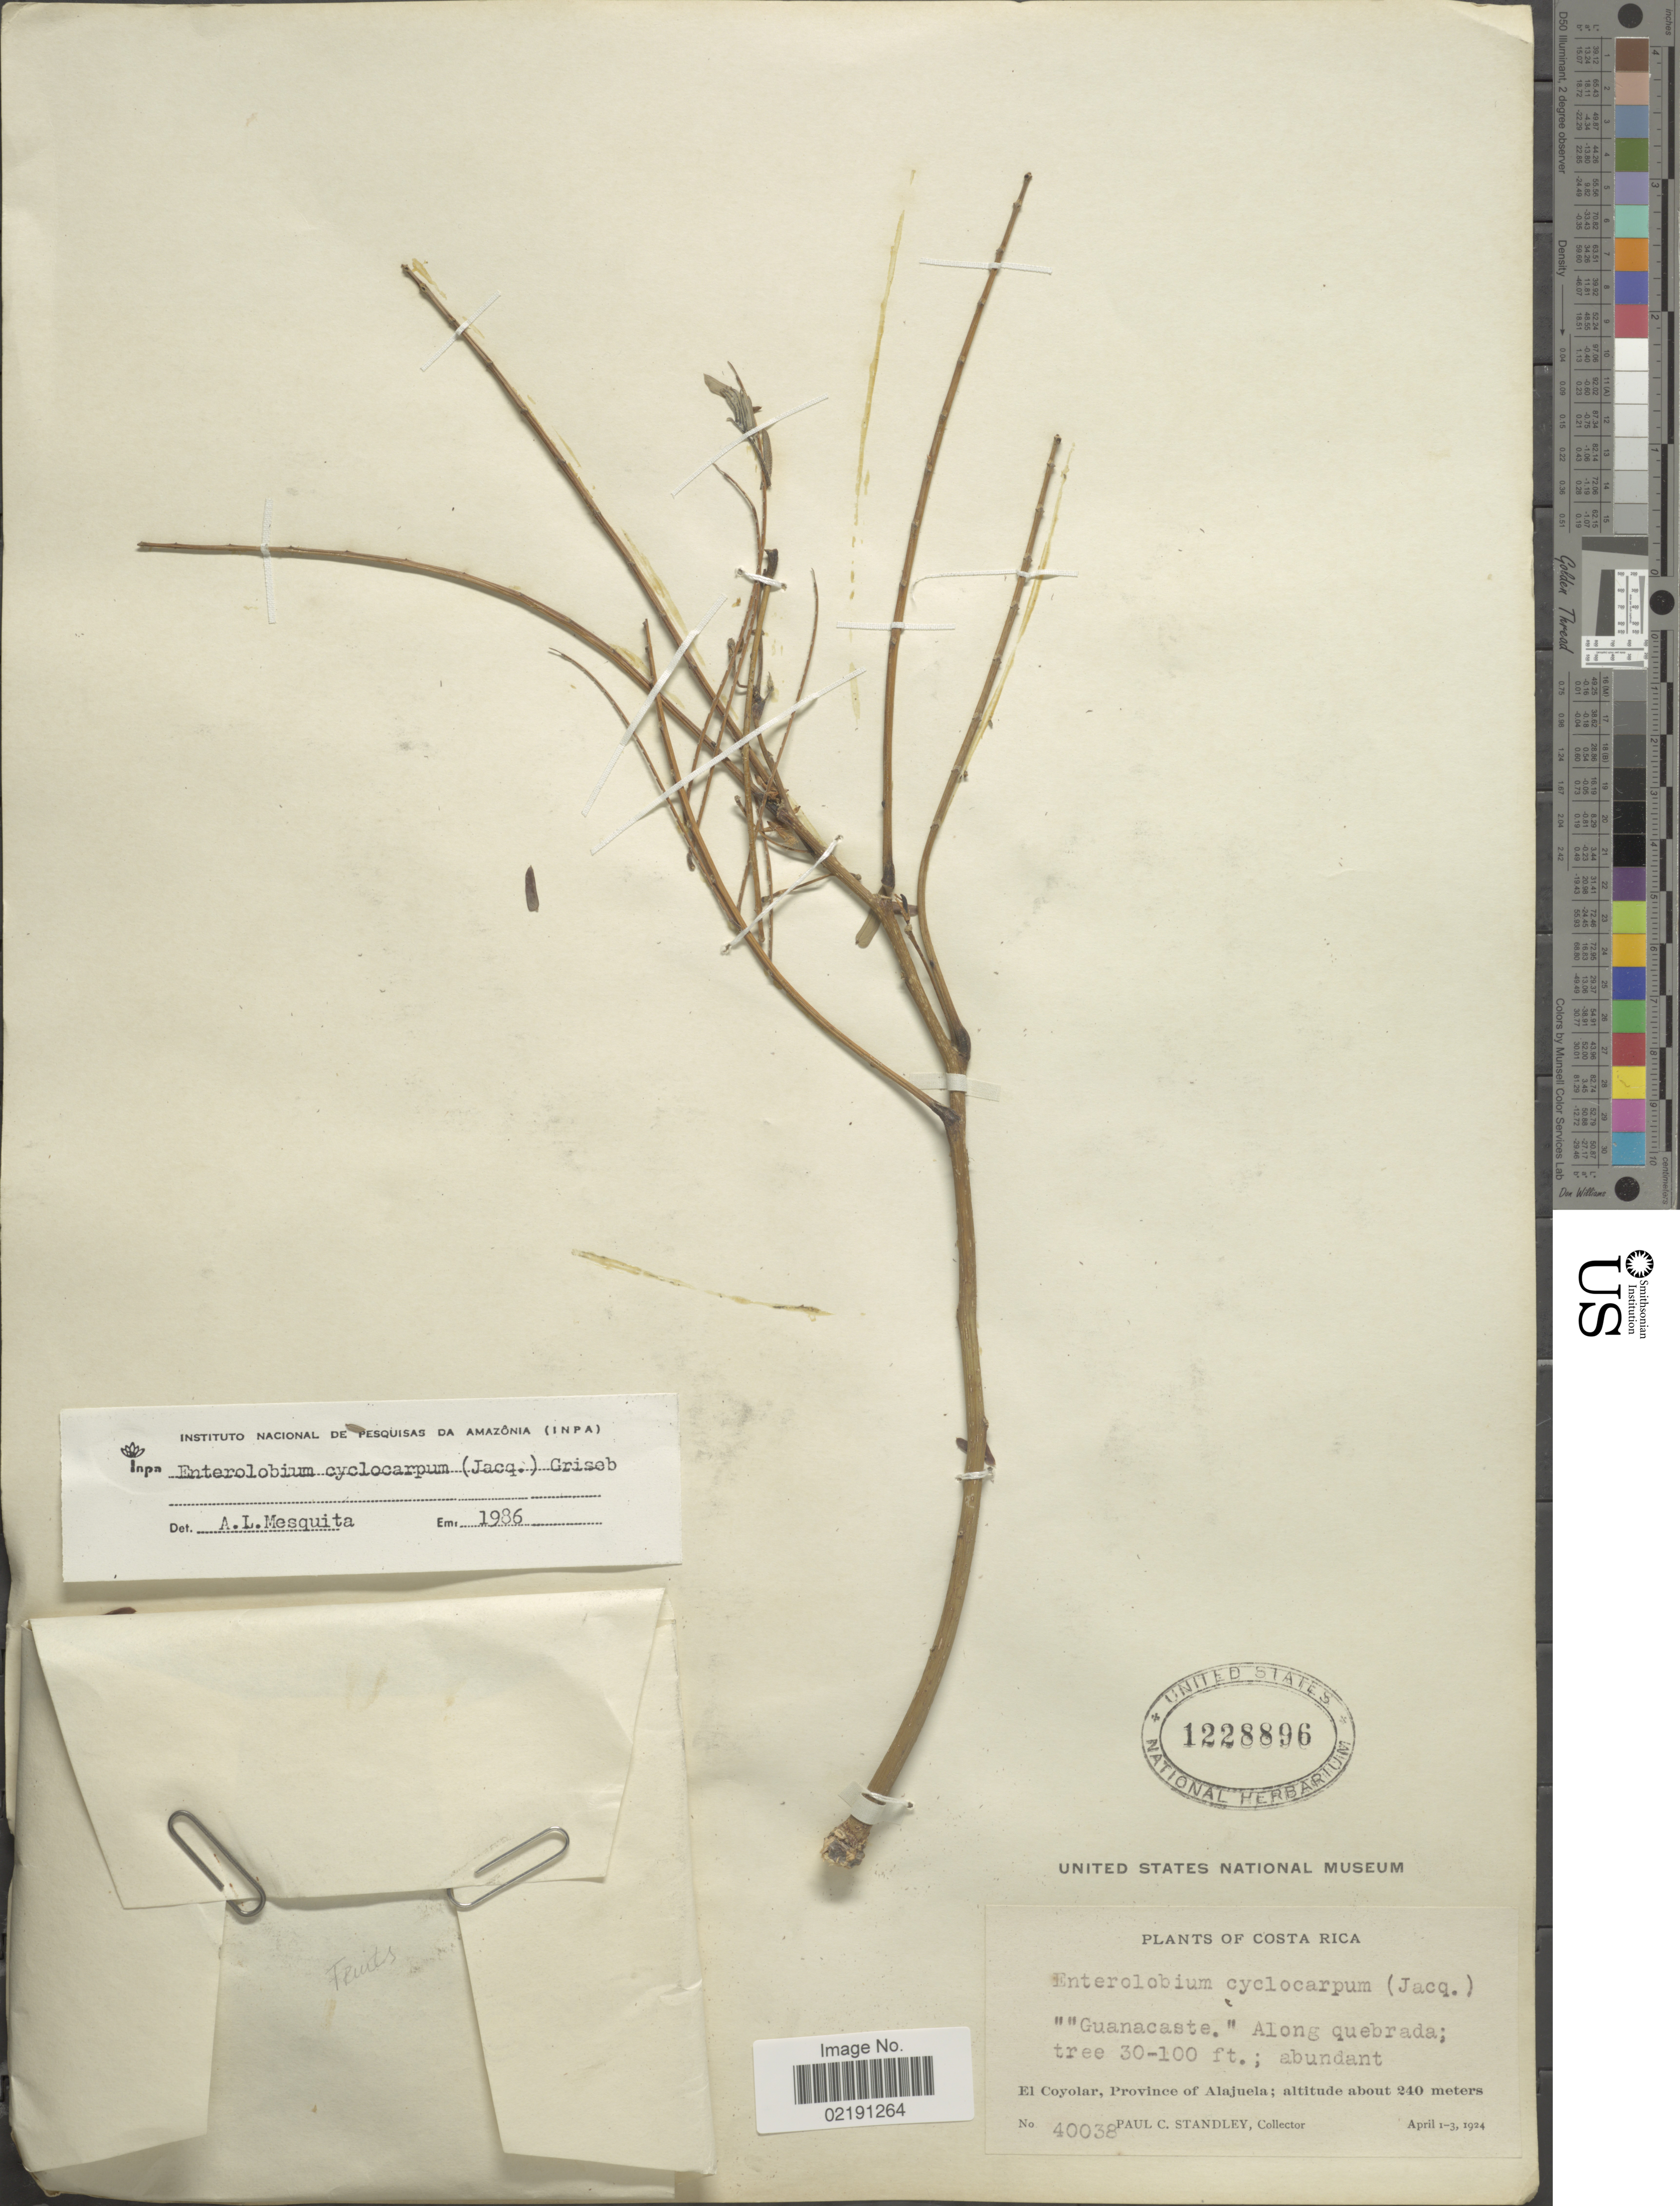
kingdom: Plantae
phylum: Tracheophyta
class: Magnoliopsida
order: Fabales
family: Fabaceae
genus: Enterolobium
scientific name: Enterolobium cyclocarpum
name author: (Jacq.) Griseb.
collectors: P. C. Standley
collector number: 40038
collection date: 1924-04-01/1924-04-03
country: Costa Rica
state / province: Alajuela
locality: Guanacaste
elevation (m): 240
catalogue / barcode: US 1228896